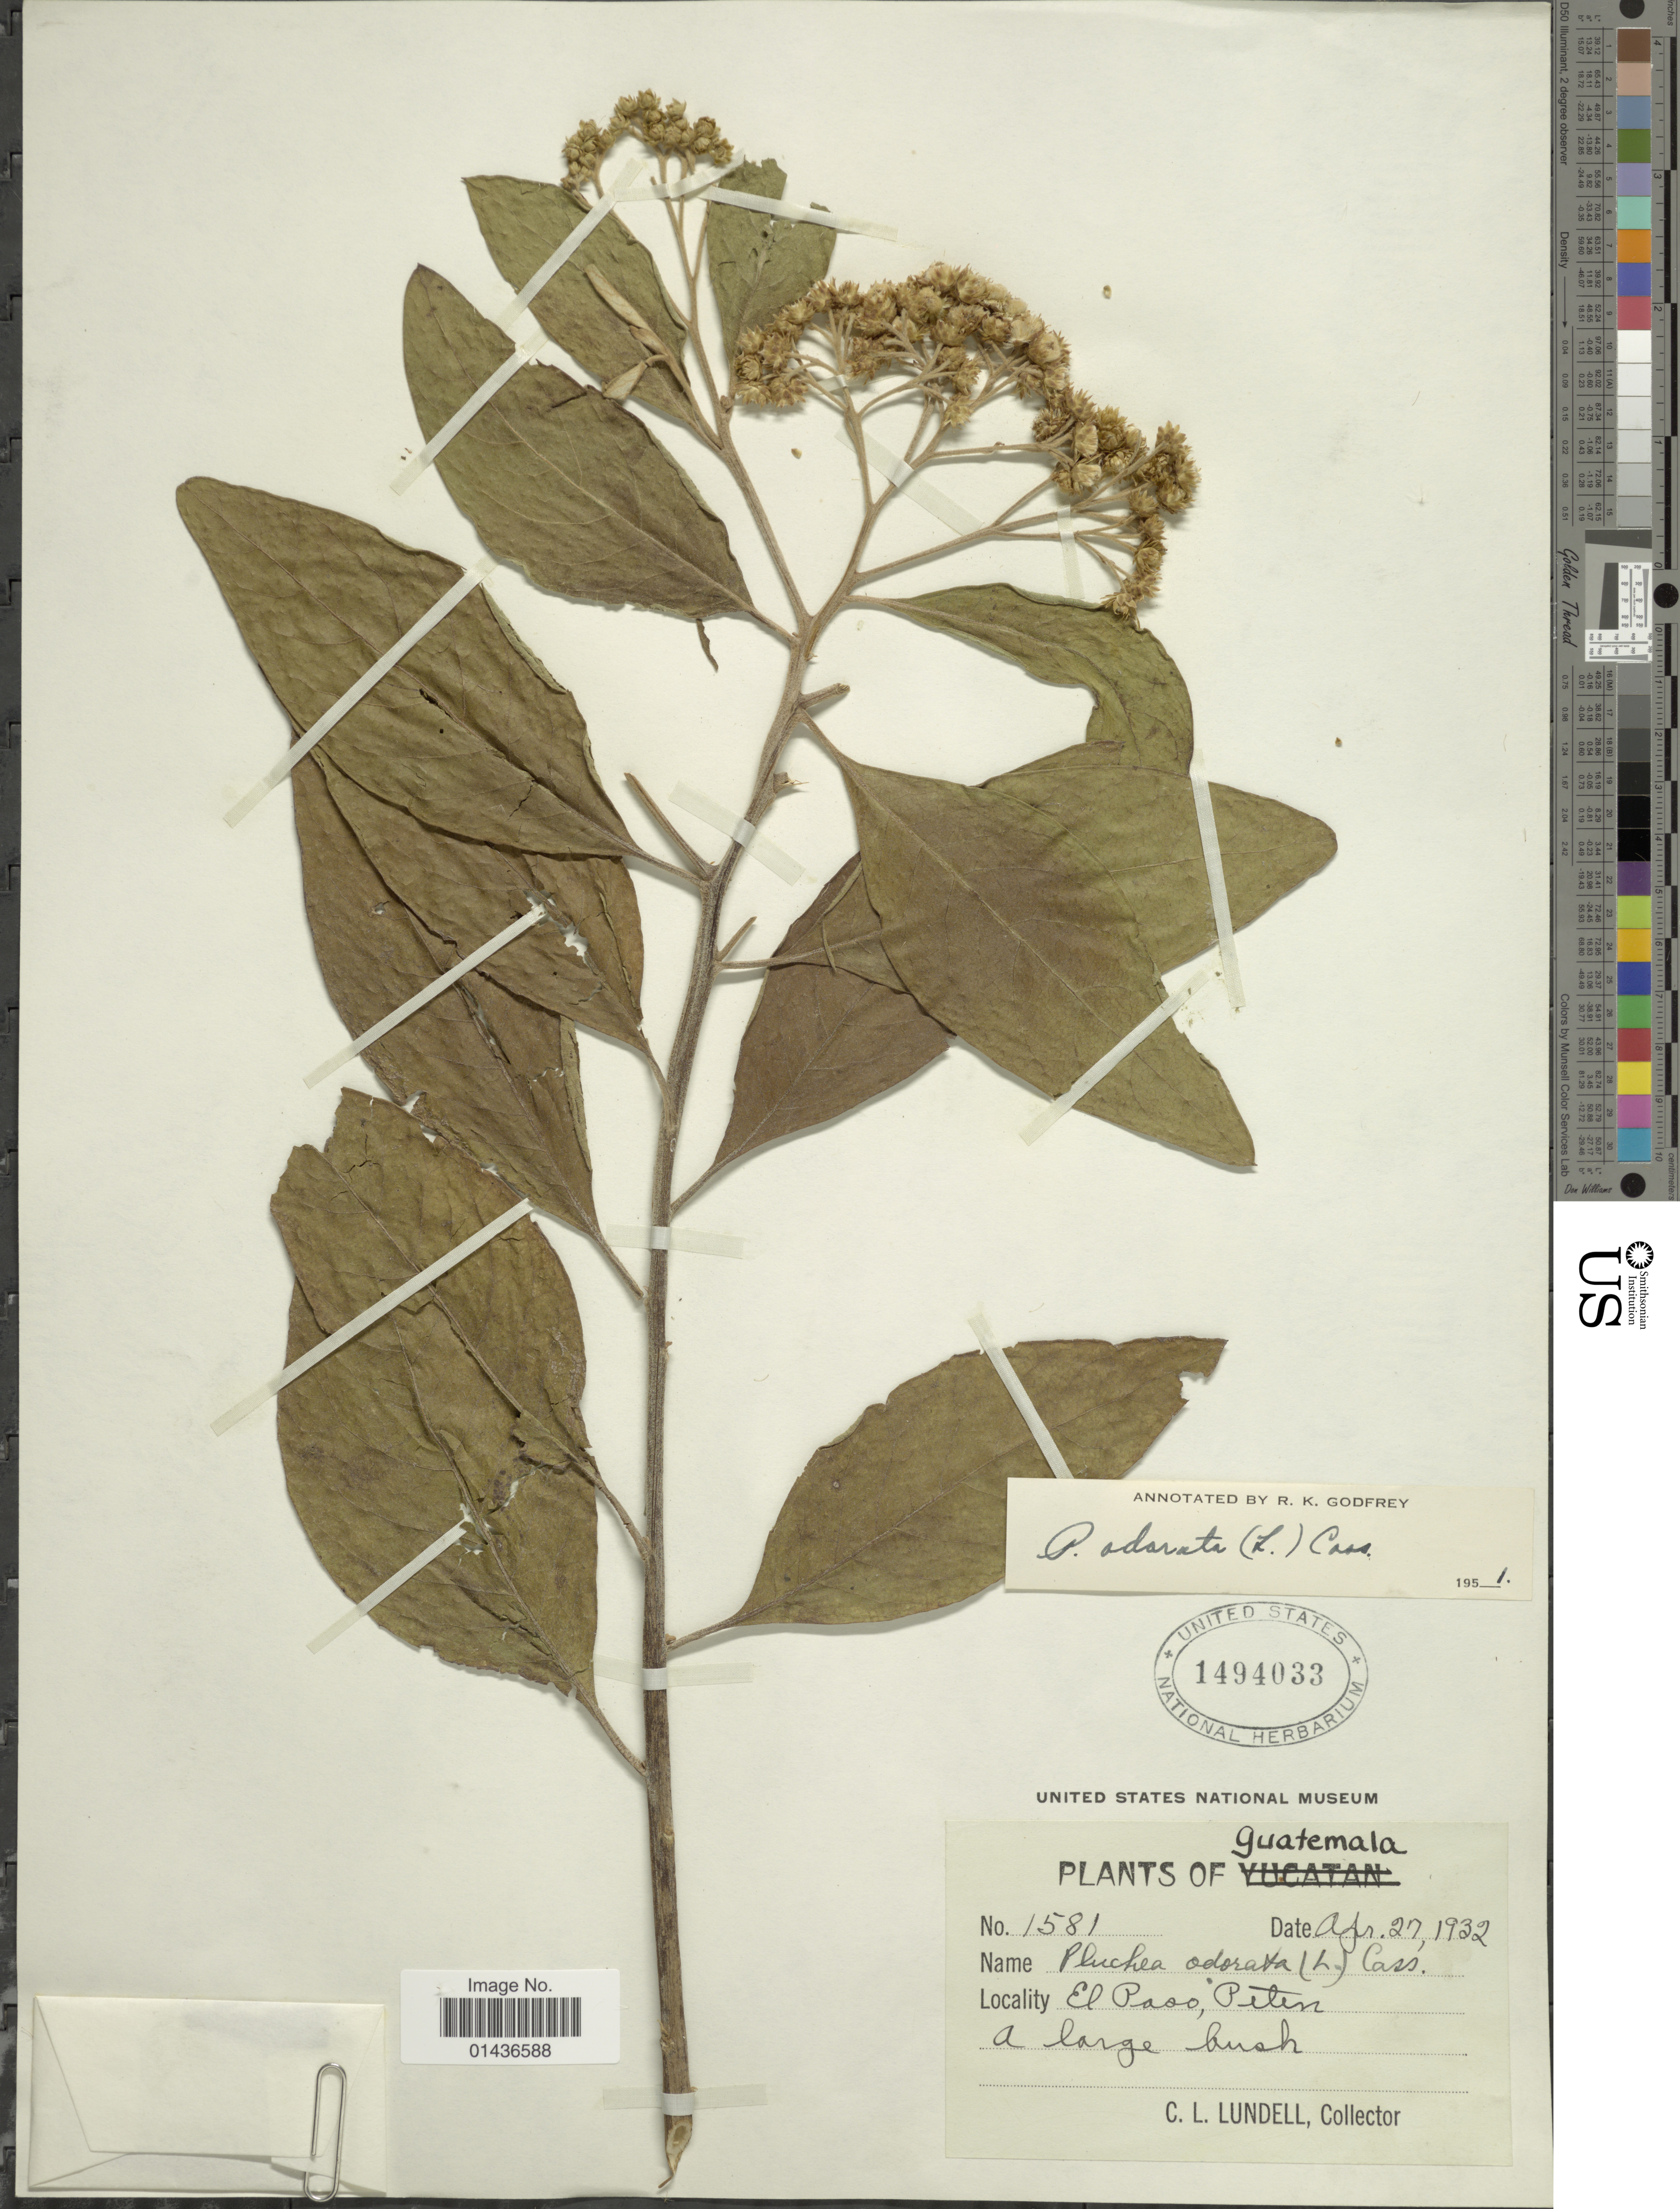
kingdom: Plantae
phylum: Tracheophyta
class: Magnoliopsida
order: Asterales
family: Asteraceae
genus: Pluchea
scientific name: Pluchea carolinensis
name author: (Jacq.) D. Don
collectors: C. L. Lundell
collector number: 1581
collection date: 1932-04-27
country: Guatemala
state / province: El Petén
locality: El Paso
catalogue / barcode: US 1494033